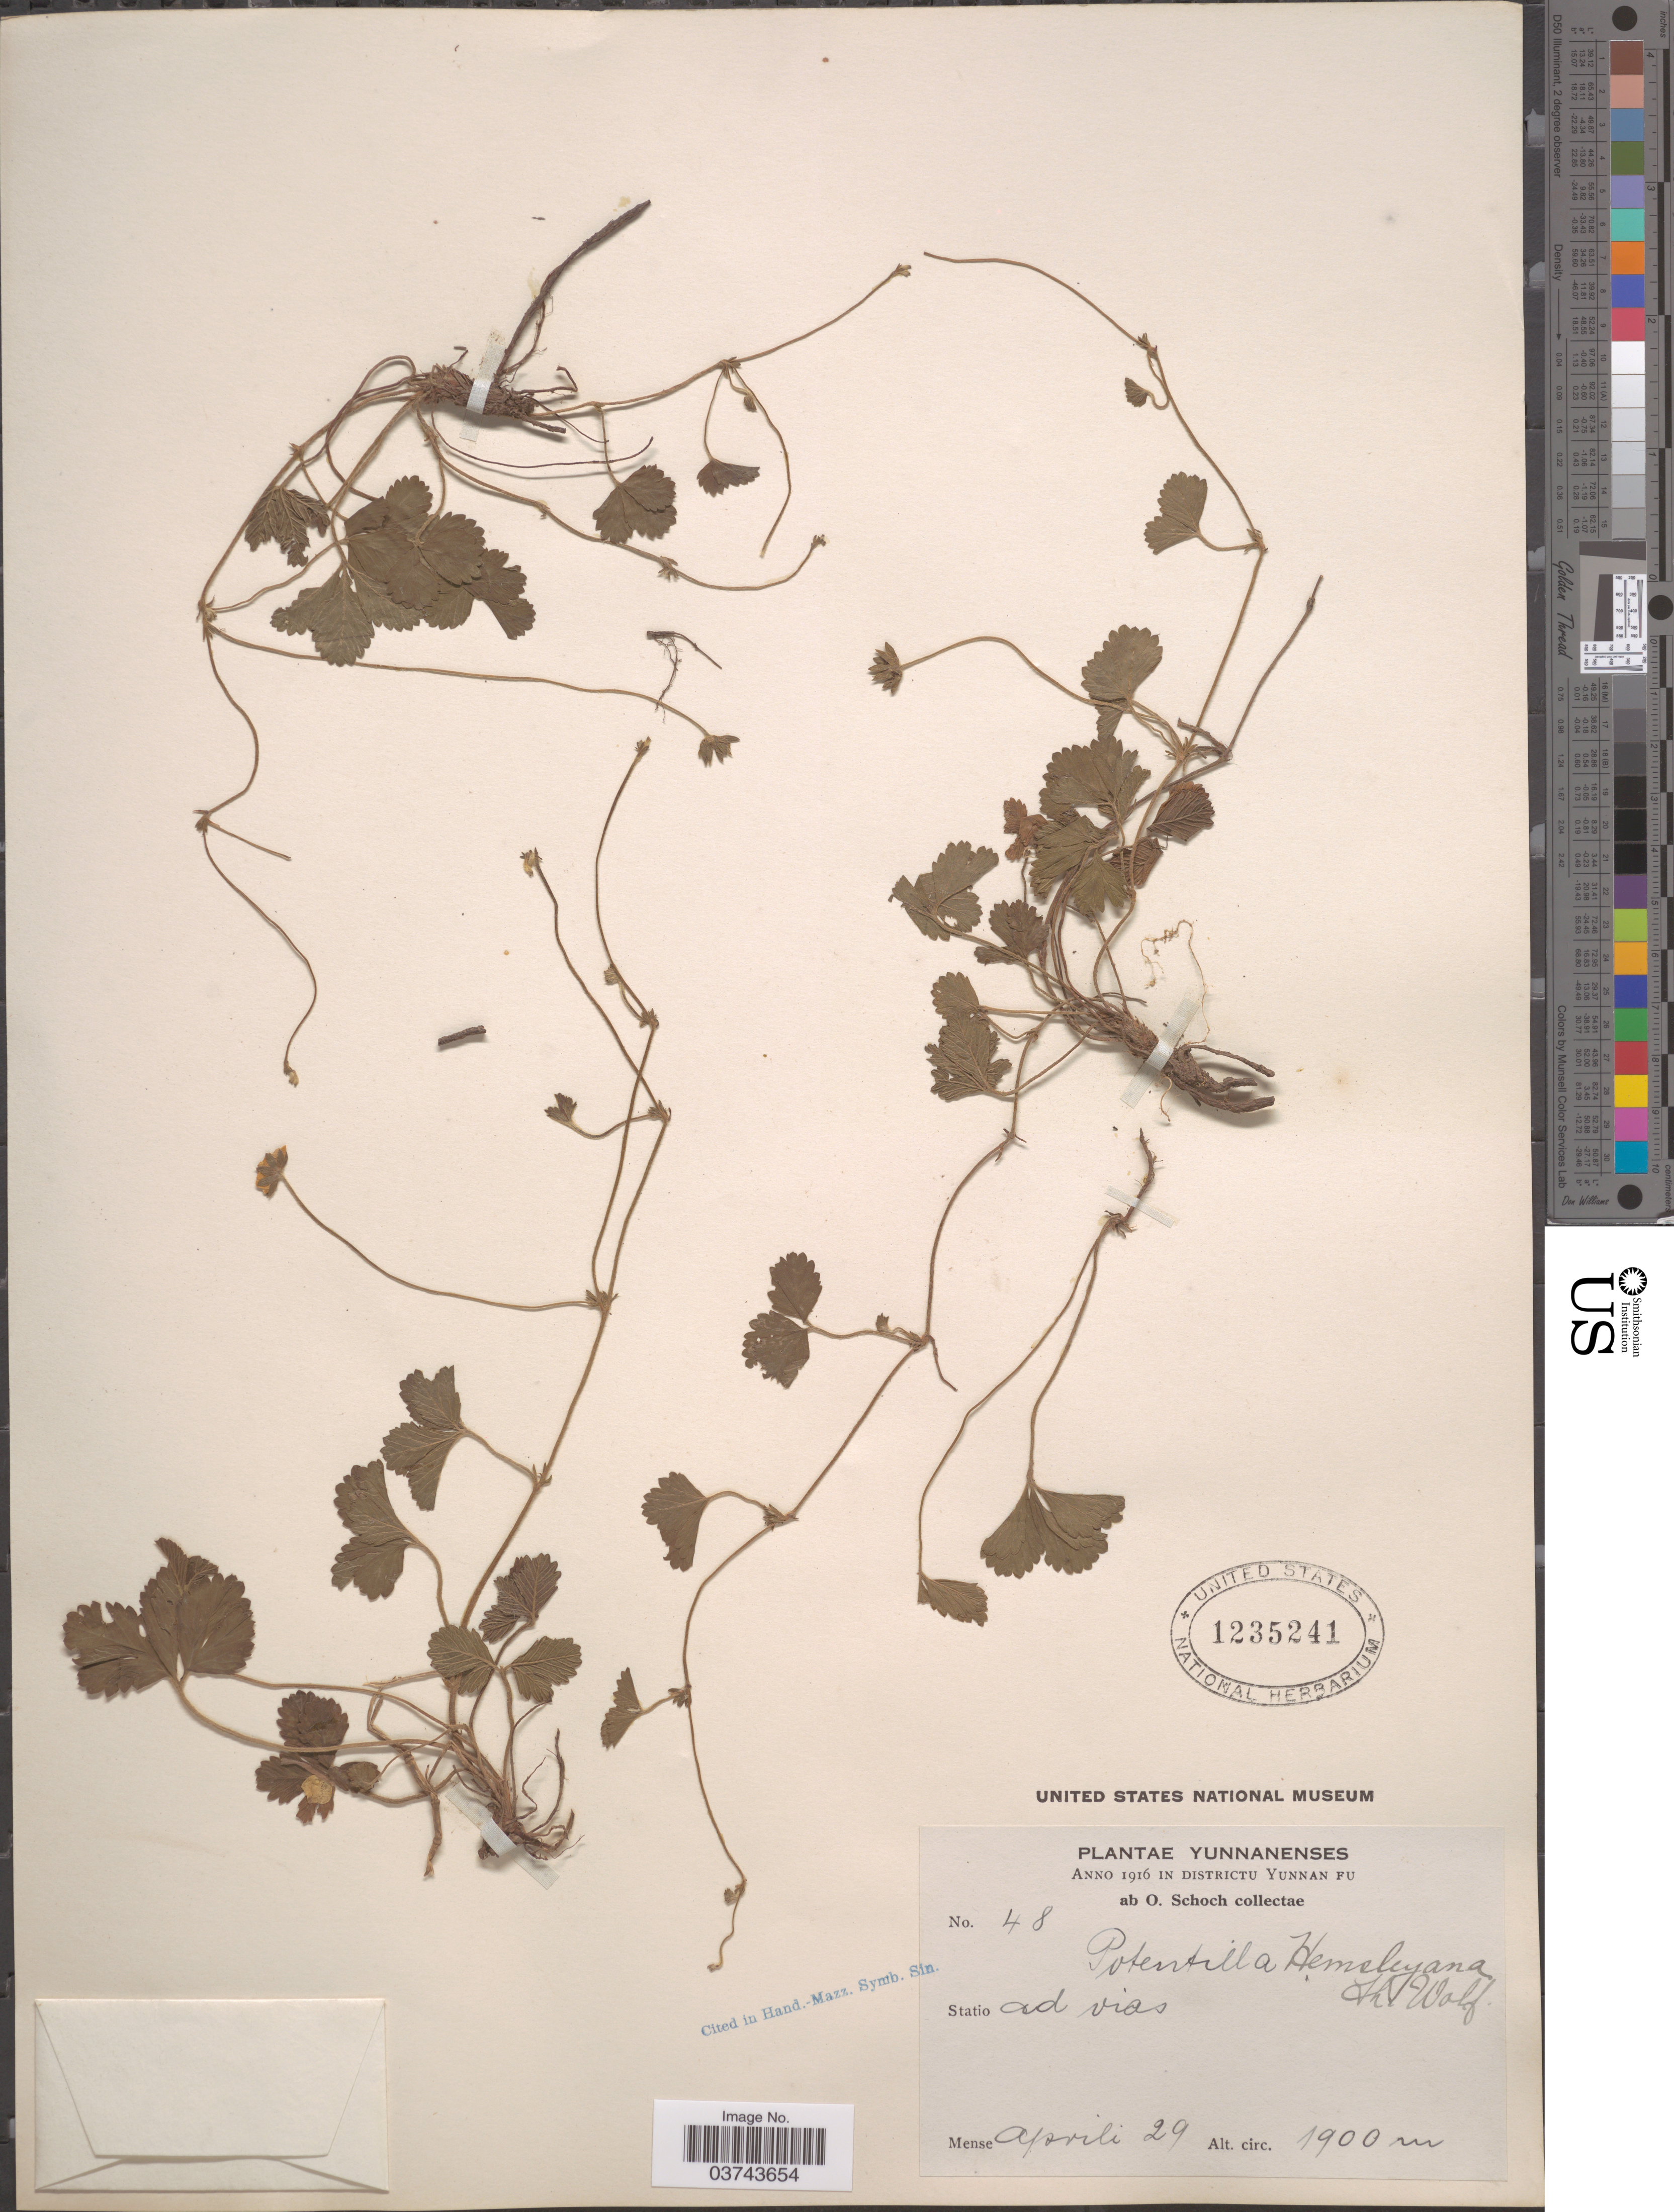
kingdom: Plantae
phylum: Tracheophyta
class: Magnoliopsida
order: Rosales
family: Rosaceae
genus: Potentilla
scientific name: Potentilla hemsleyana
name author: Th. Wolf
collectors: O. Schoch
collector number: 48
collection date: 1916-04-29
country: China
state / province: Yunnan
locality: In Districtu Yunnan Fu. Statio ad vias.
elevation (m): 1900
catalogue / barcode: US 1235241